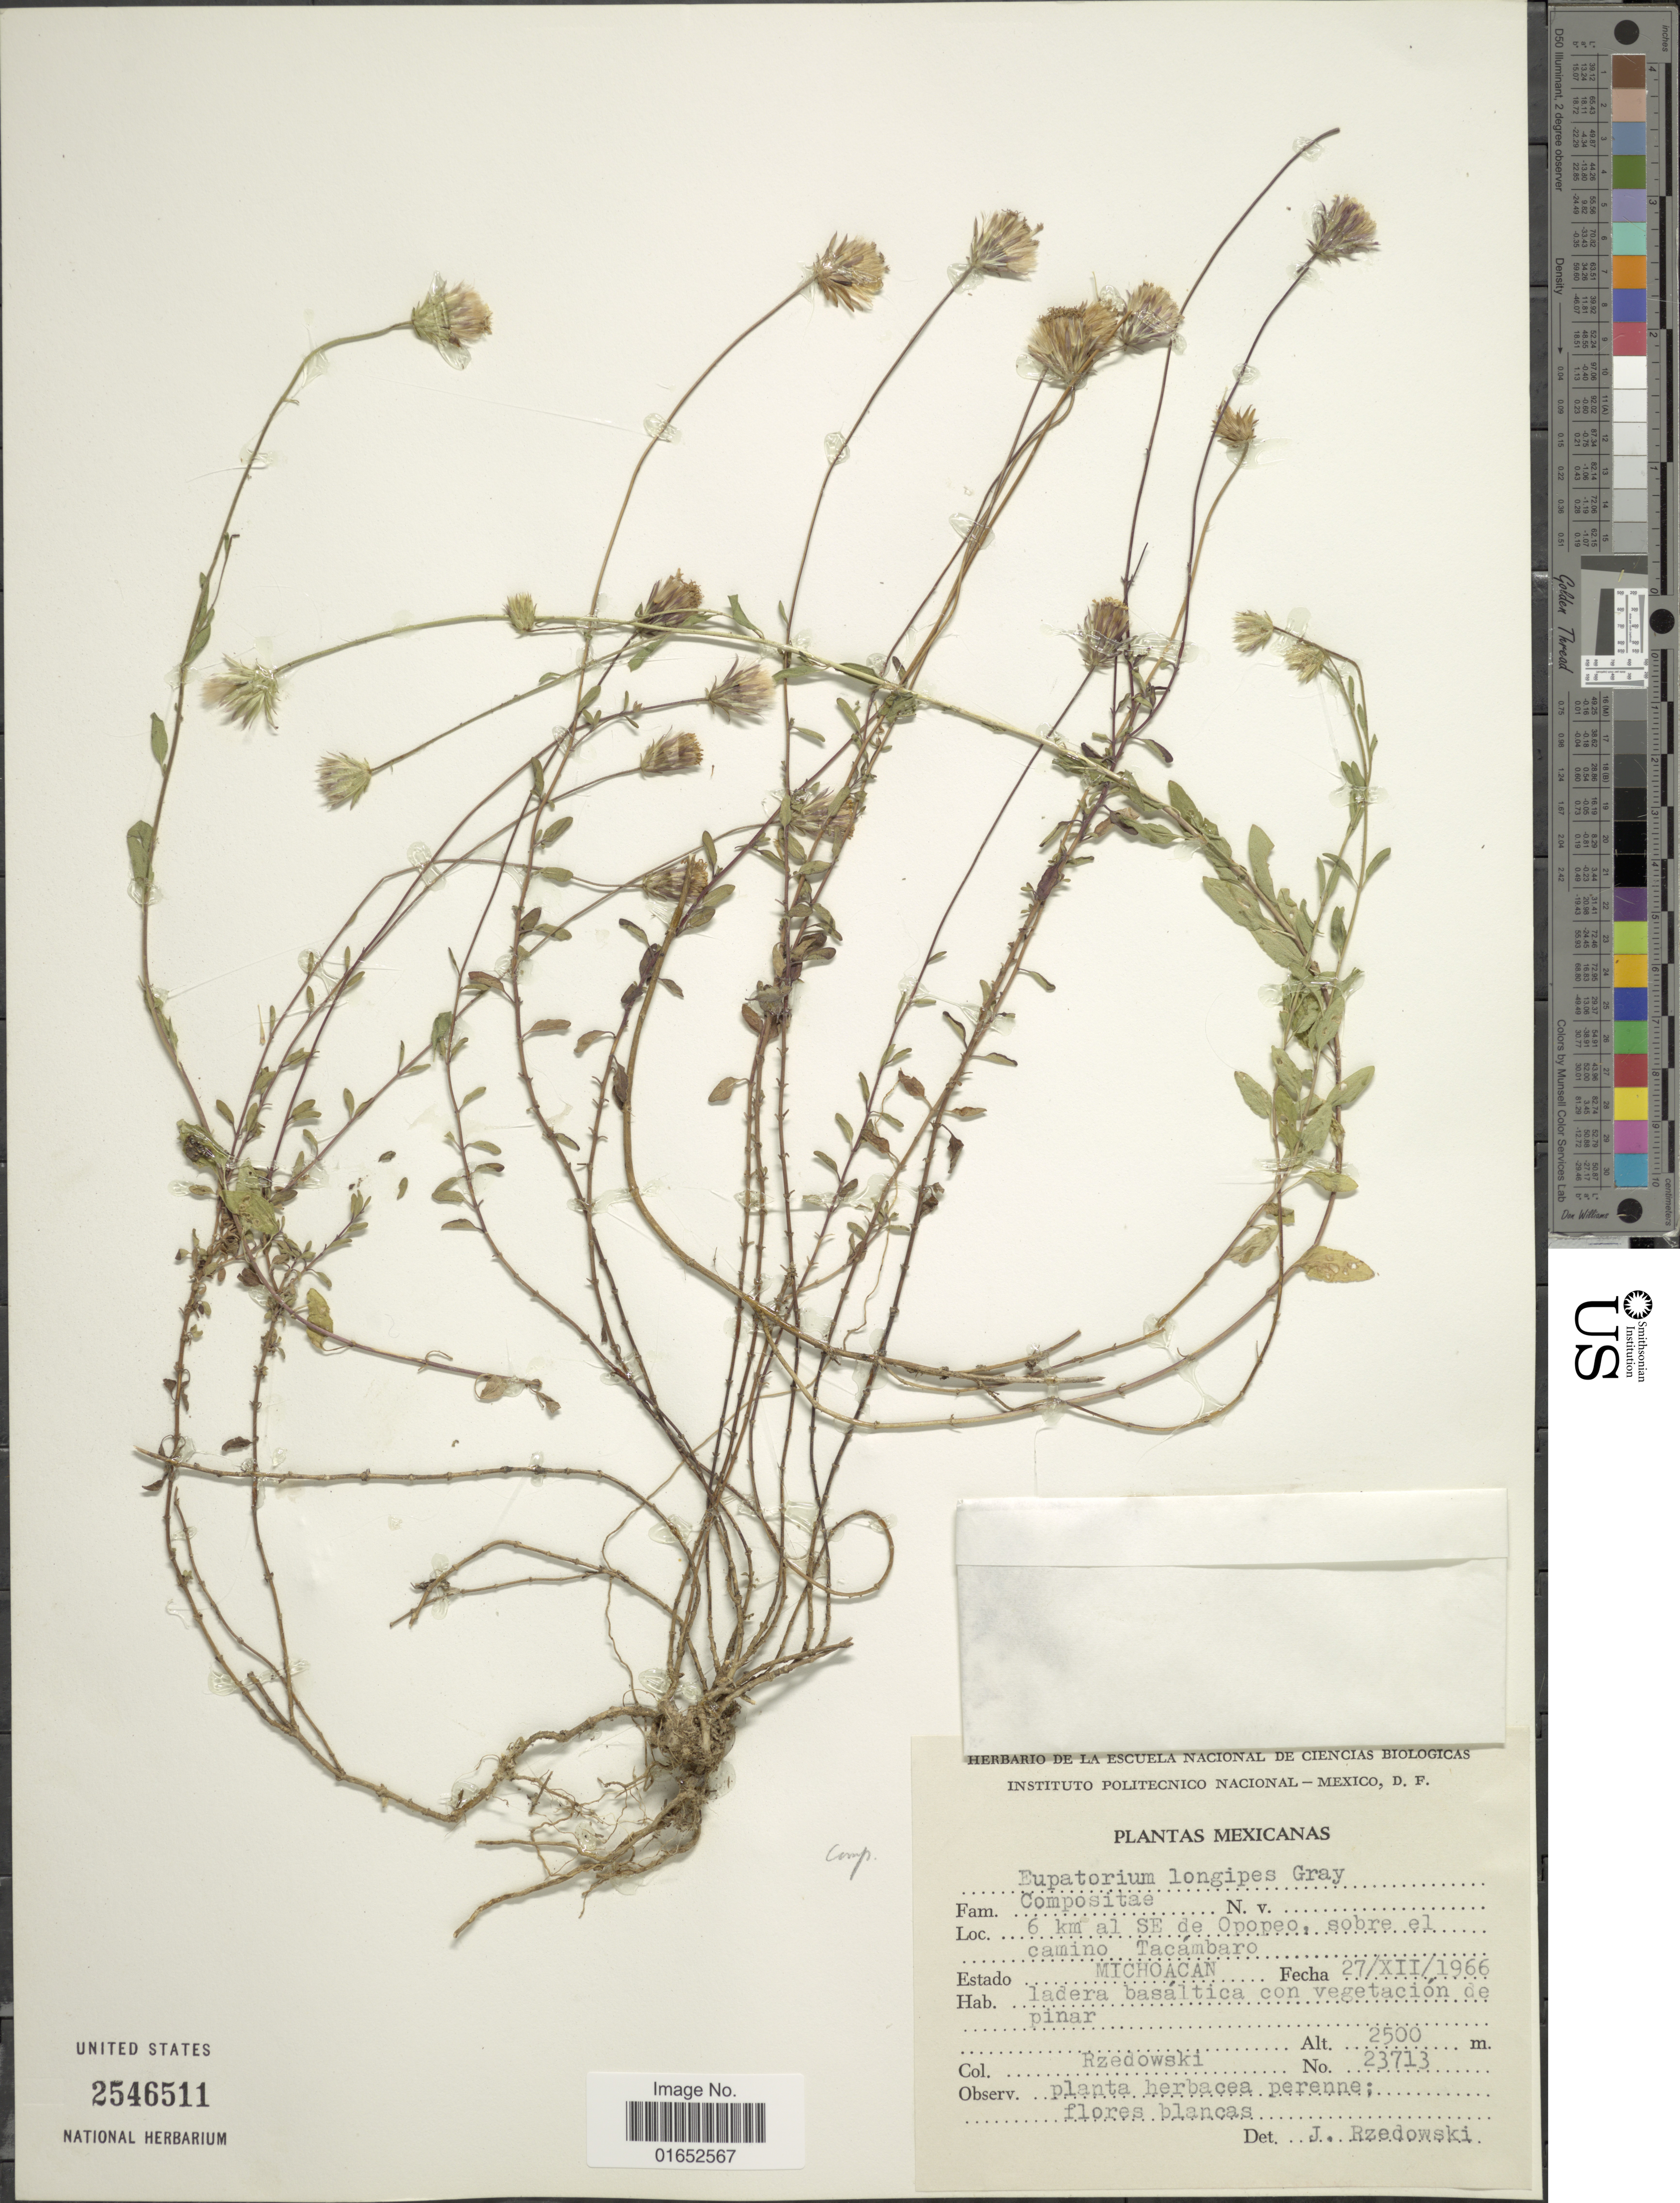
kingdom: Plantae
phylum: Tracheophyta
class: Magnoliopsida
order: Asterales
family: Asteraceae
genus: Phanerostylis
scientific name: Phanerostylis pedunculosa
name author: (DC.) R.M. King & H. Rob.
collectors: Rzedowski, --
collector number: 23713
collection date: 1966-12-27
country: Mexico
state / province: Michoacán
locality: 6 km al SE de Opopeo, sobre el camino Tacámbaro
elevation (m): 2500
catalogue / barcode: US 2546511